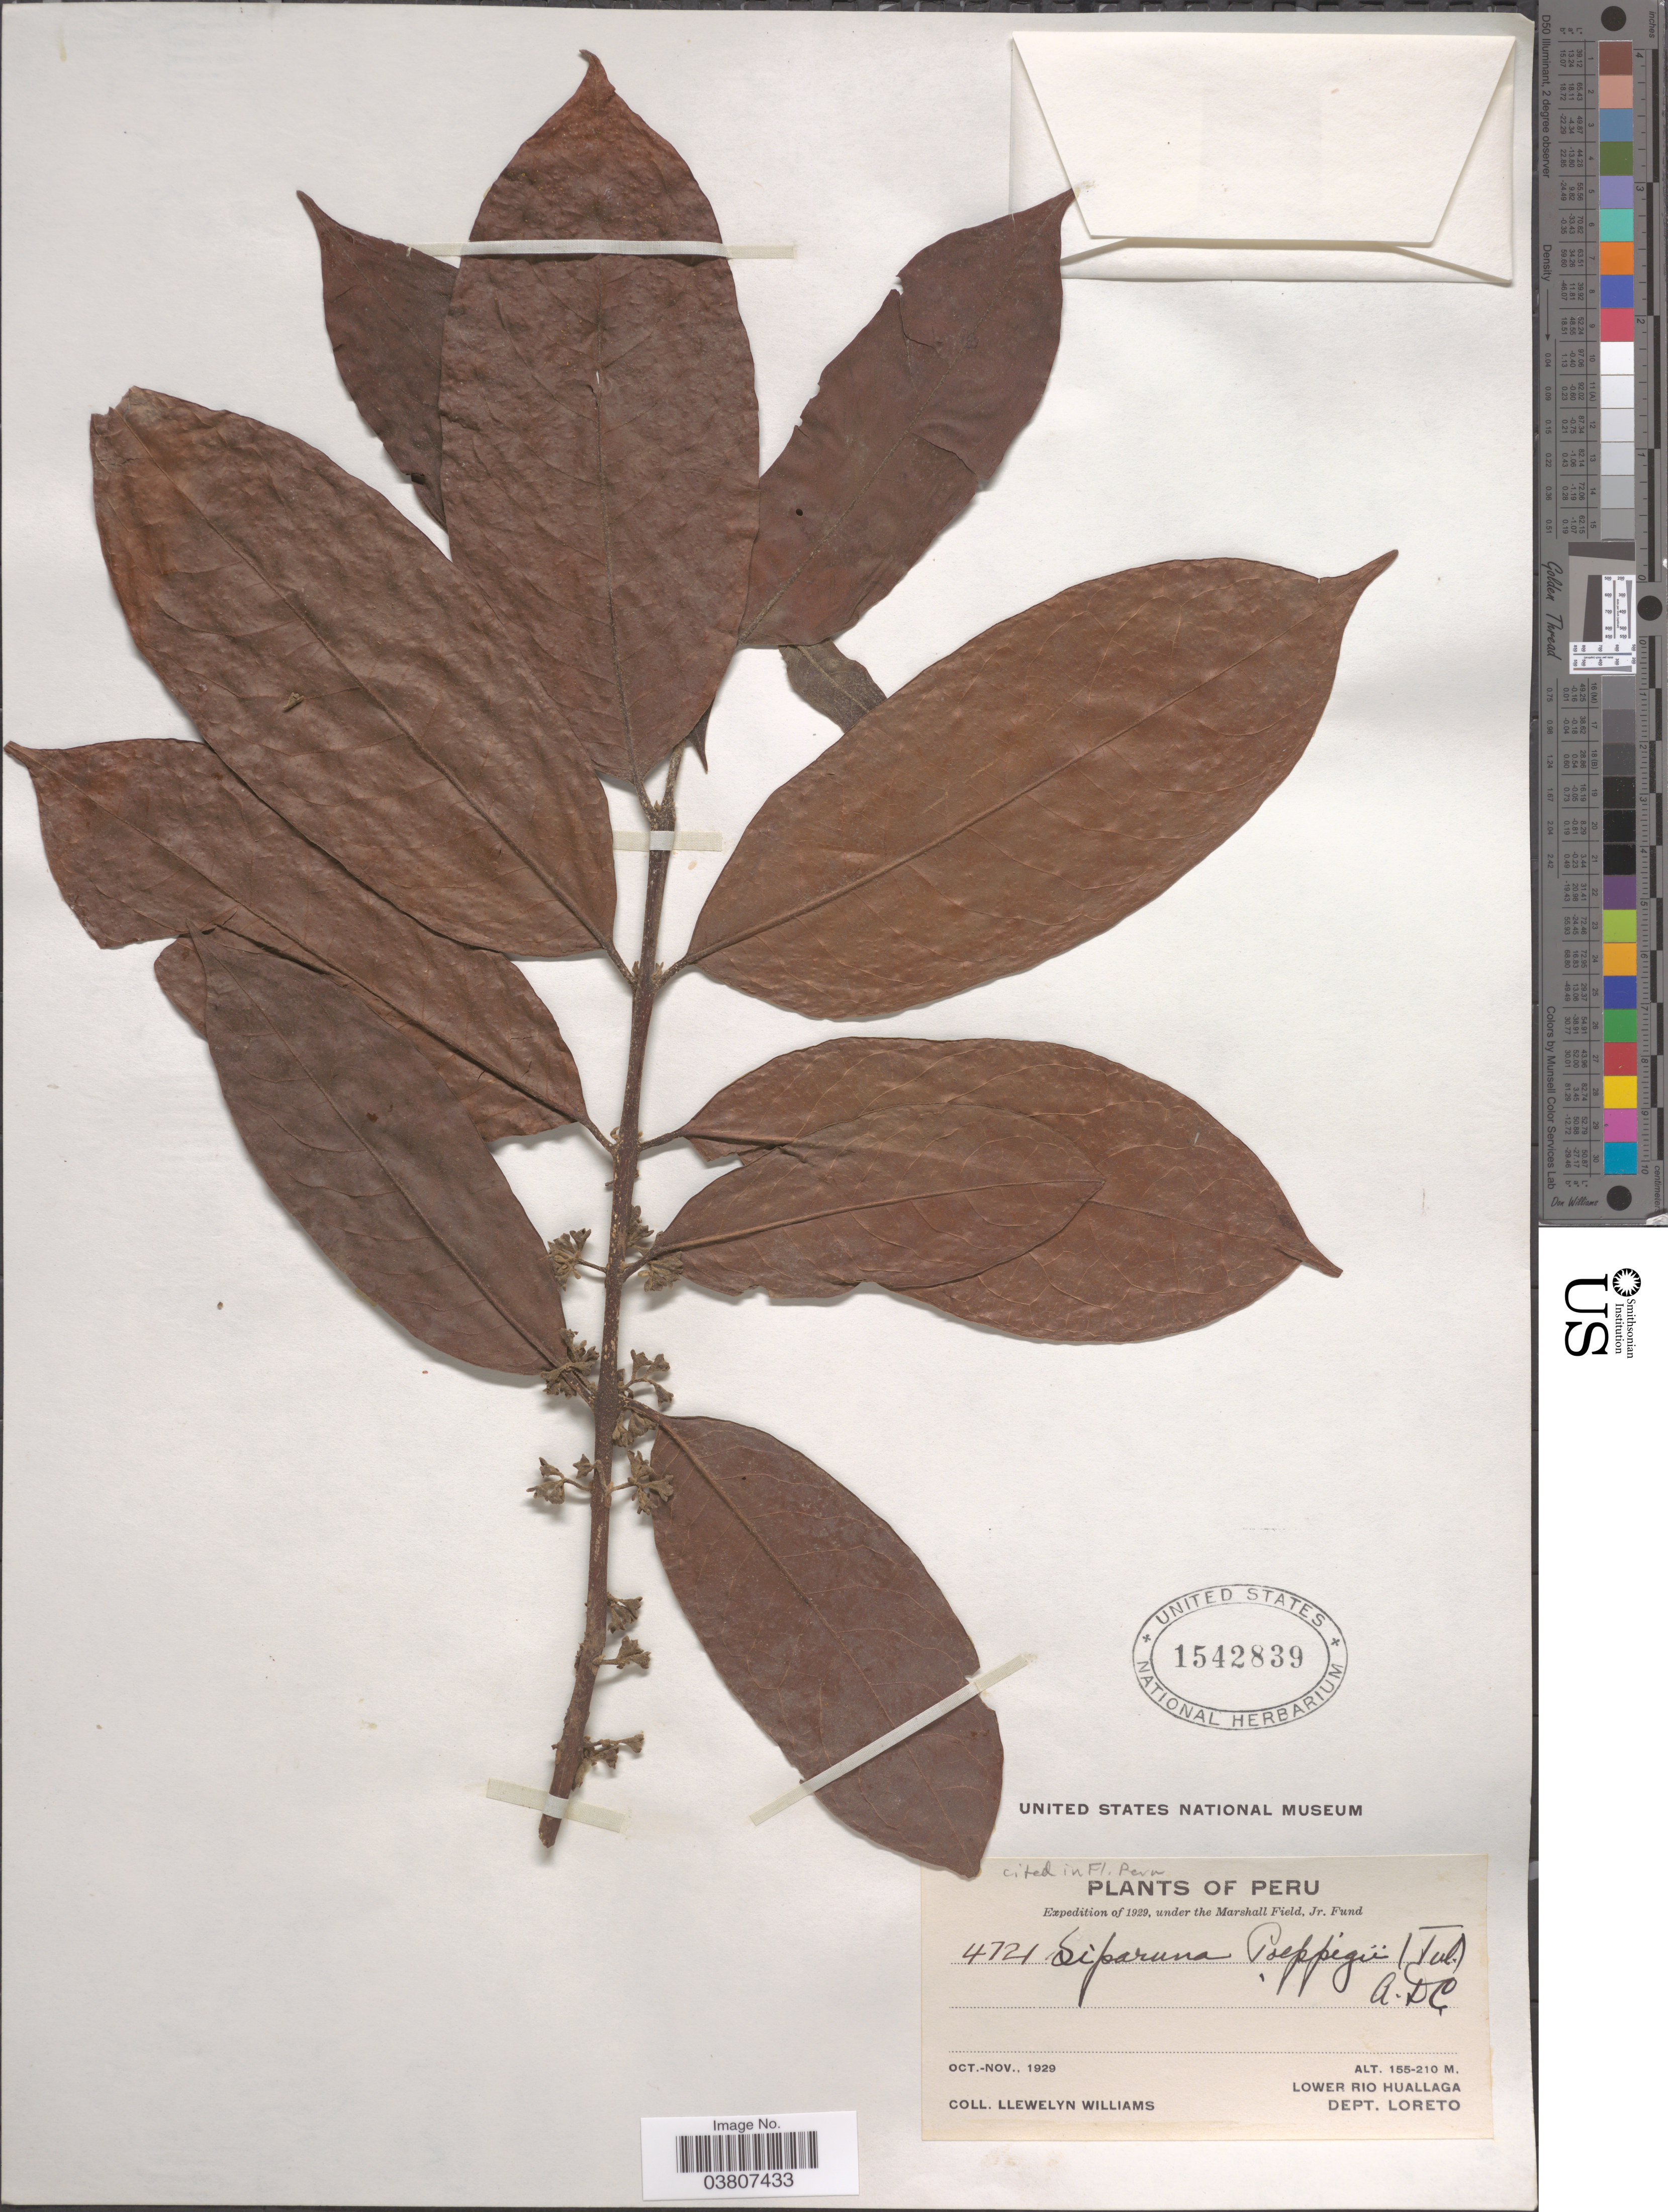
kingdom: Plantae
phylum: Tracheophyta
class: Magnoliopsida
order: Laurales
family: Siparunaceae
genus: Siparuna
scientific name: Siparuna poeppigii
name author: (Tul.) A. DC.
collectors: Ll. Williams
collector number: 4721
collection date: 1929-10/1929-11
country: Peru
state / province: Loreto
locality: Lower Rio Huallaga. Dept. Loreto.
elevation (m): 155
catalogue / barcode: US 1542839